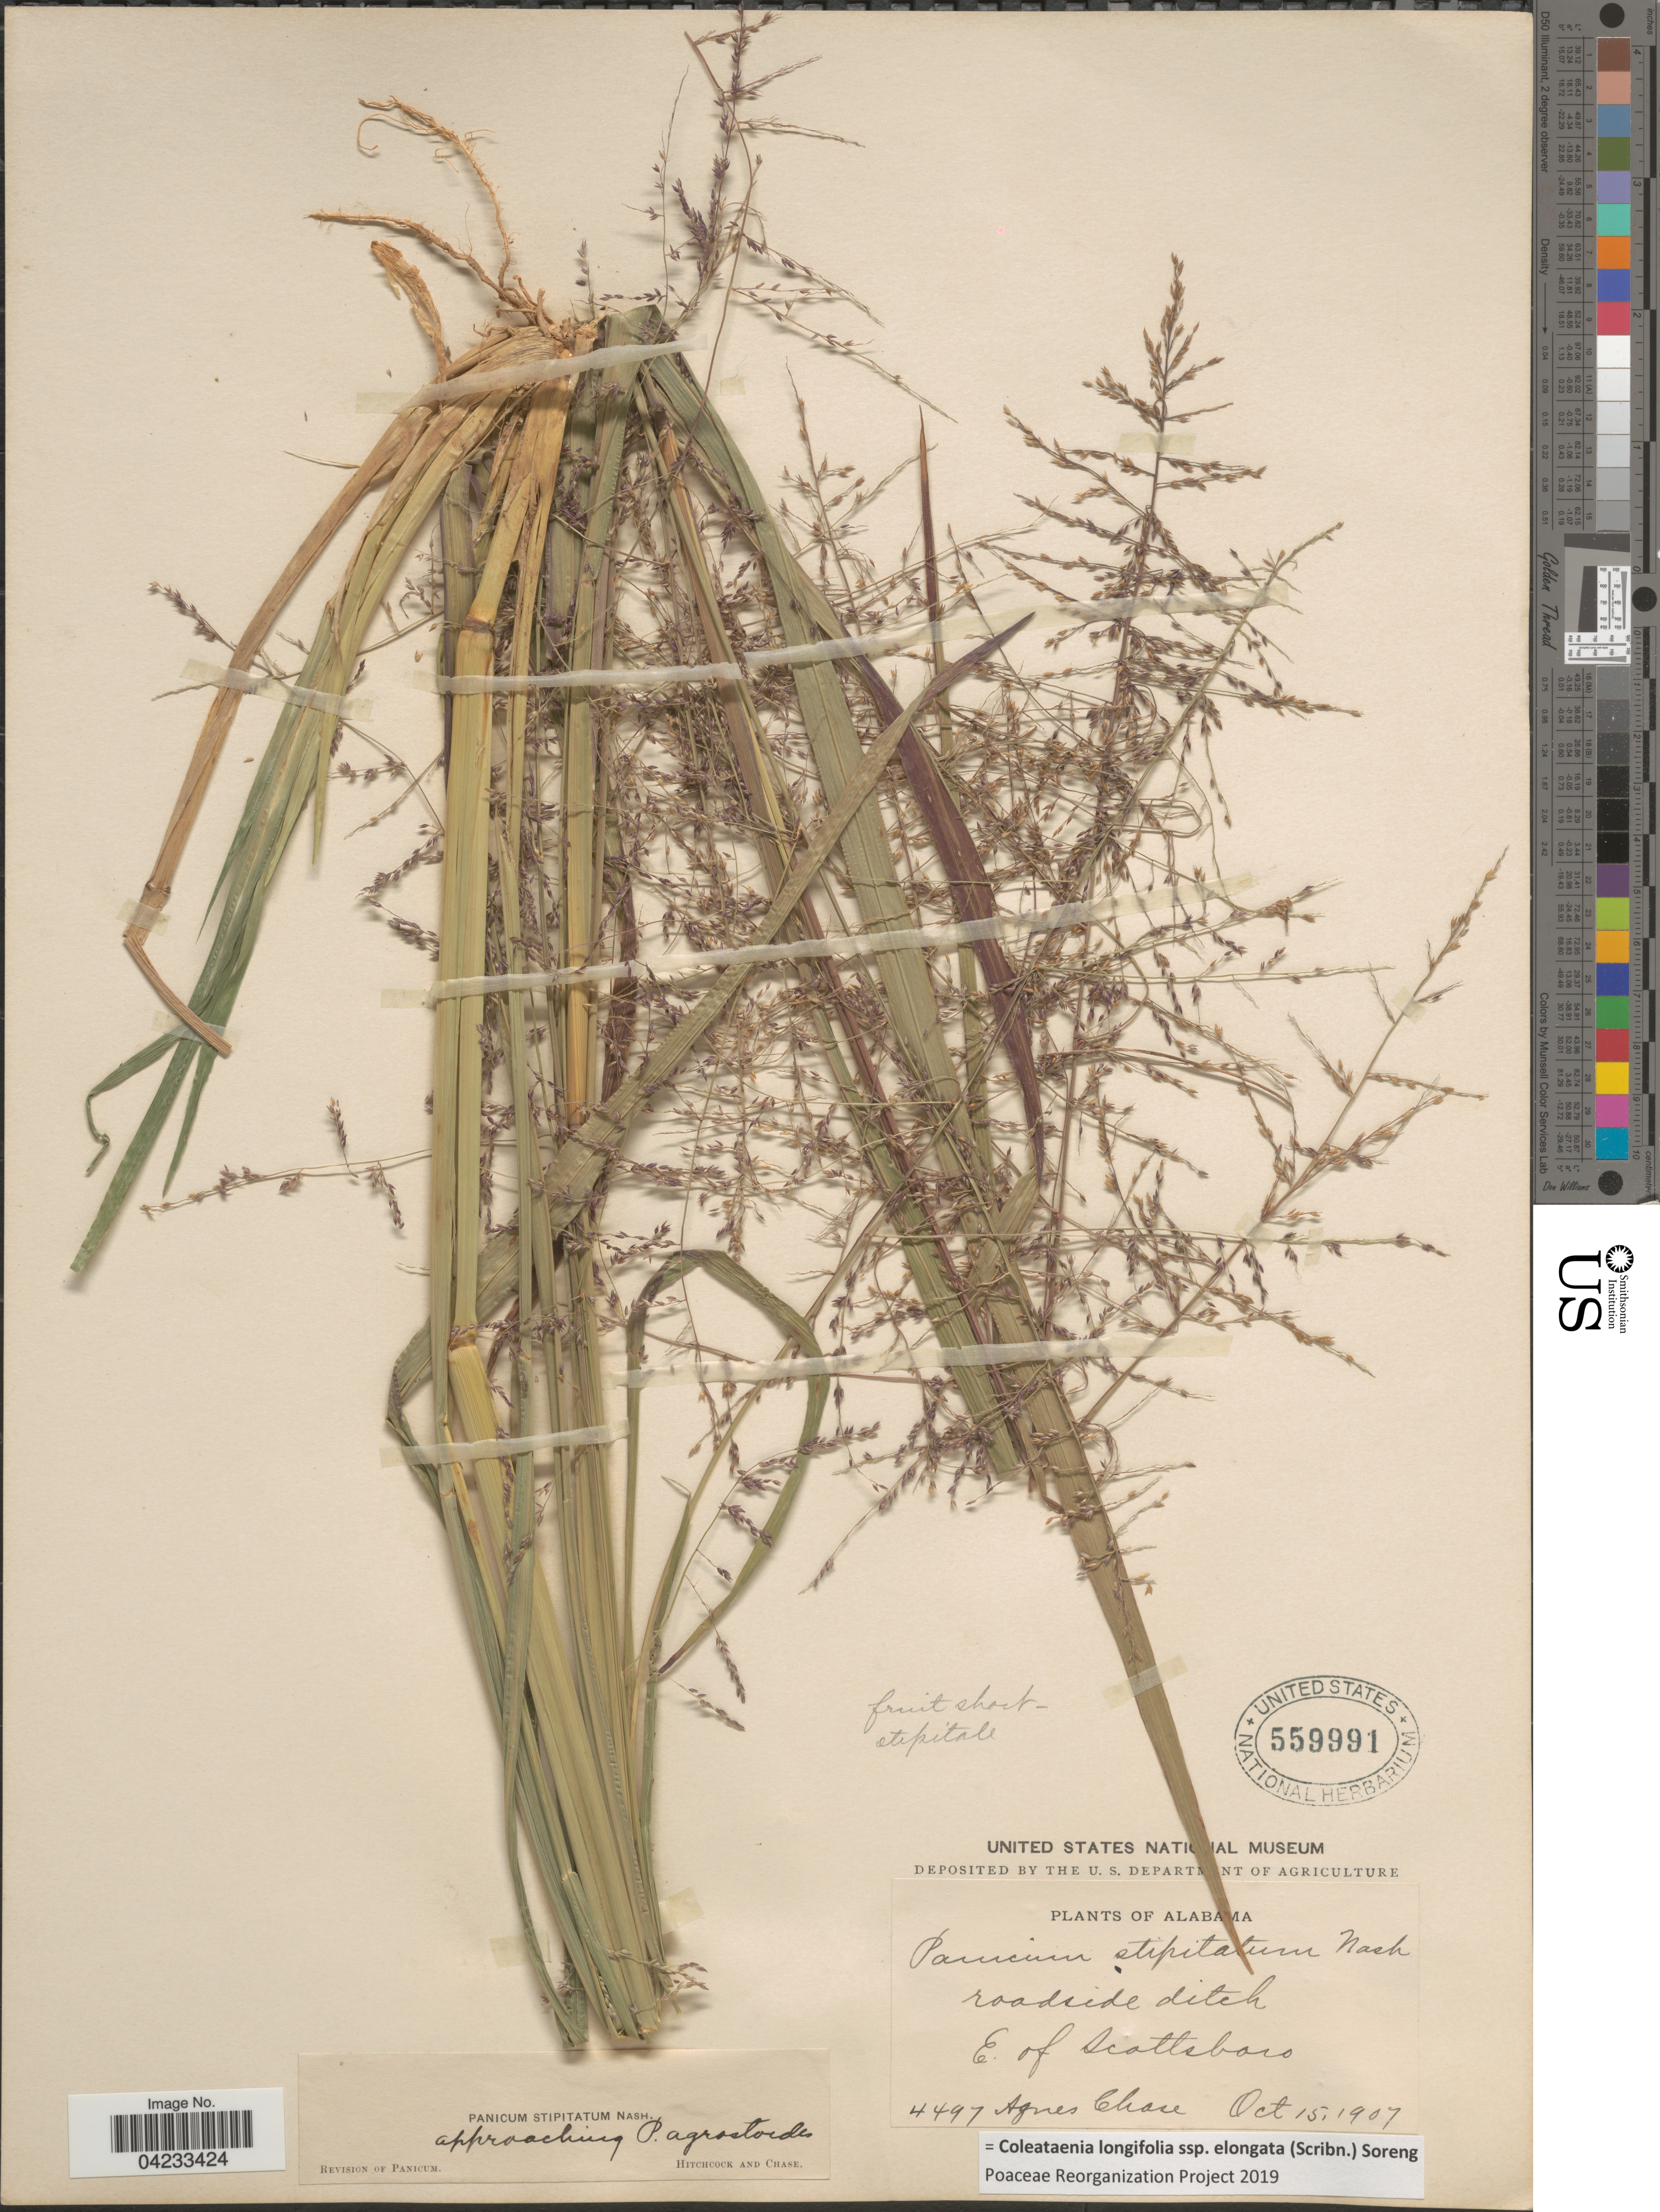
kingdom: Plantae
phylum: Tracheophyta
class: Liliopsida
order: Poales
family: Poaceae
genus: Coleataenia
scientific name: Coleataenia longifolia subsp. elongata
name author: (Scribn.) Soreng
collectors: A. Chase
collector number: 4497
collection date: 1907-10-15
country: United States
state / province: Alabama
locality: Roadside ditch. E. of Scattsboro.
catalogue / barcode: US 559991